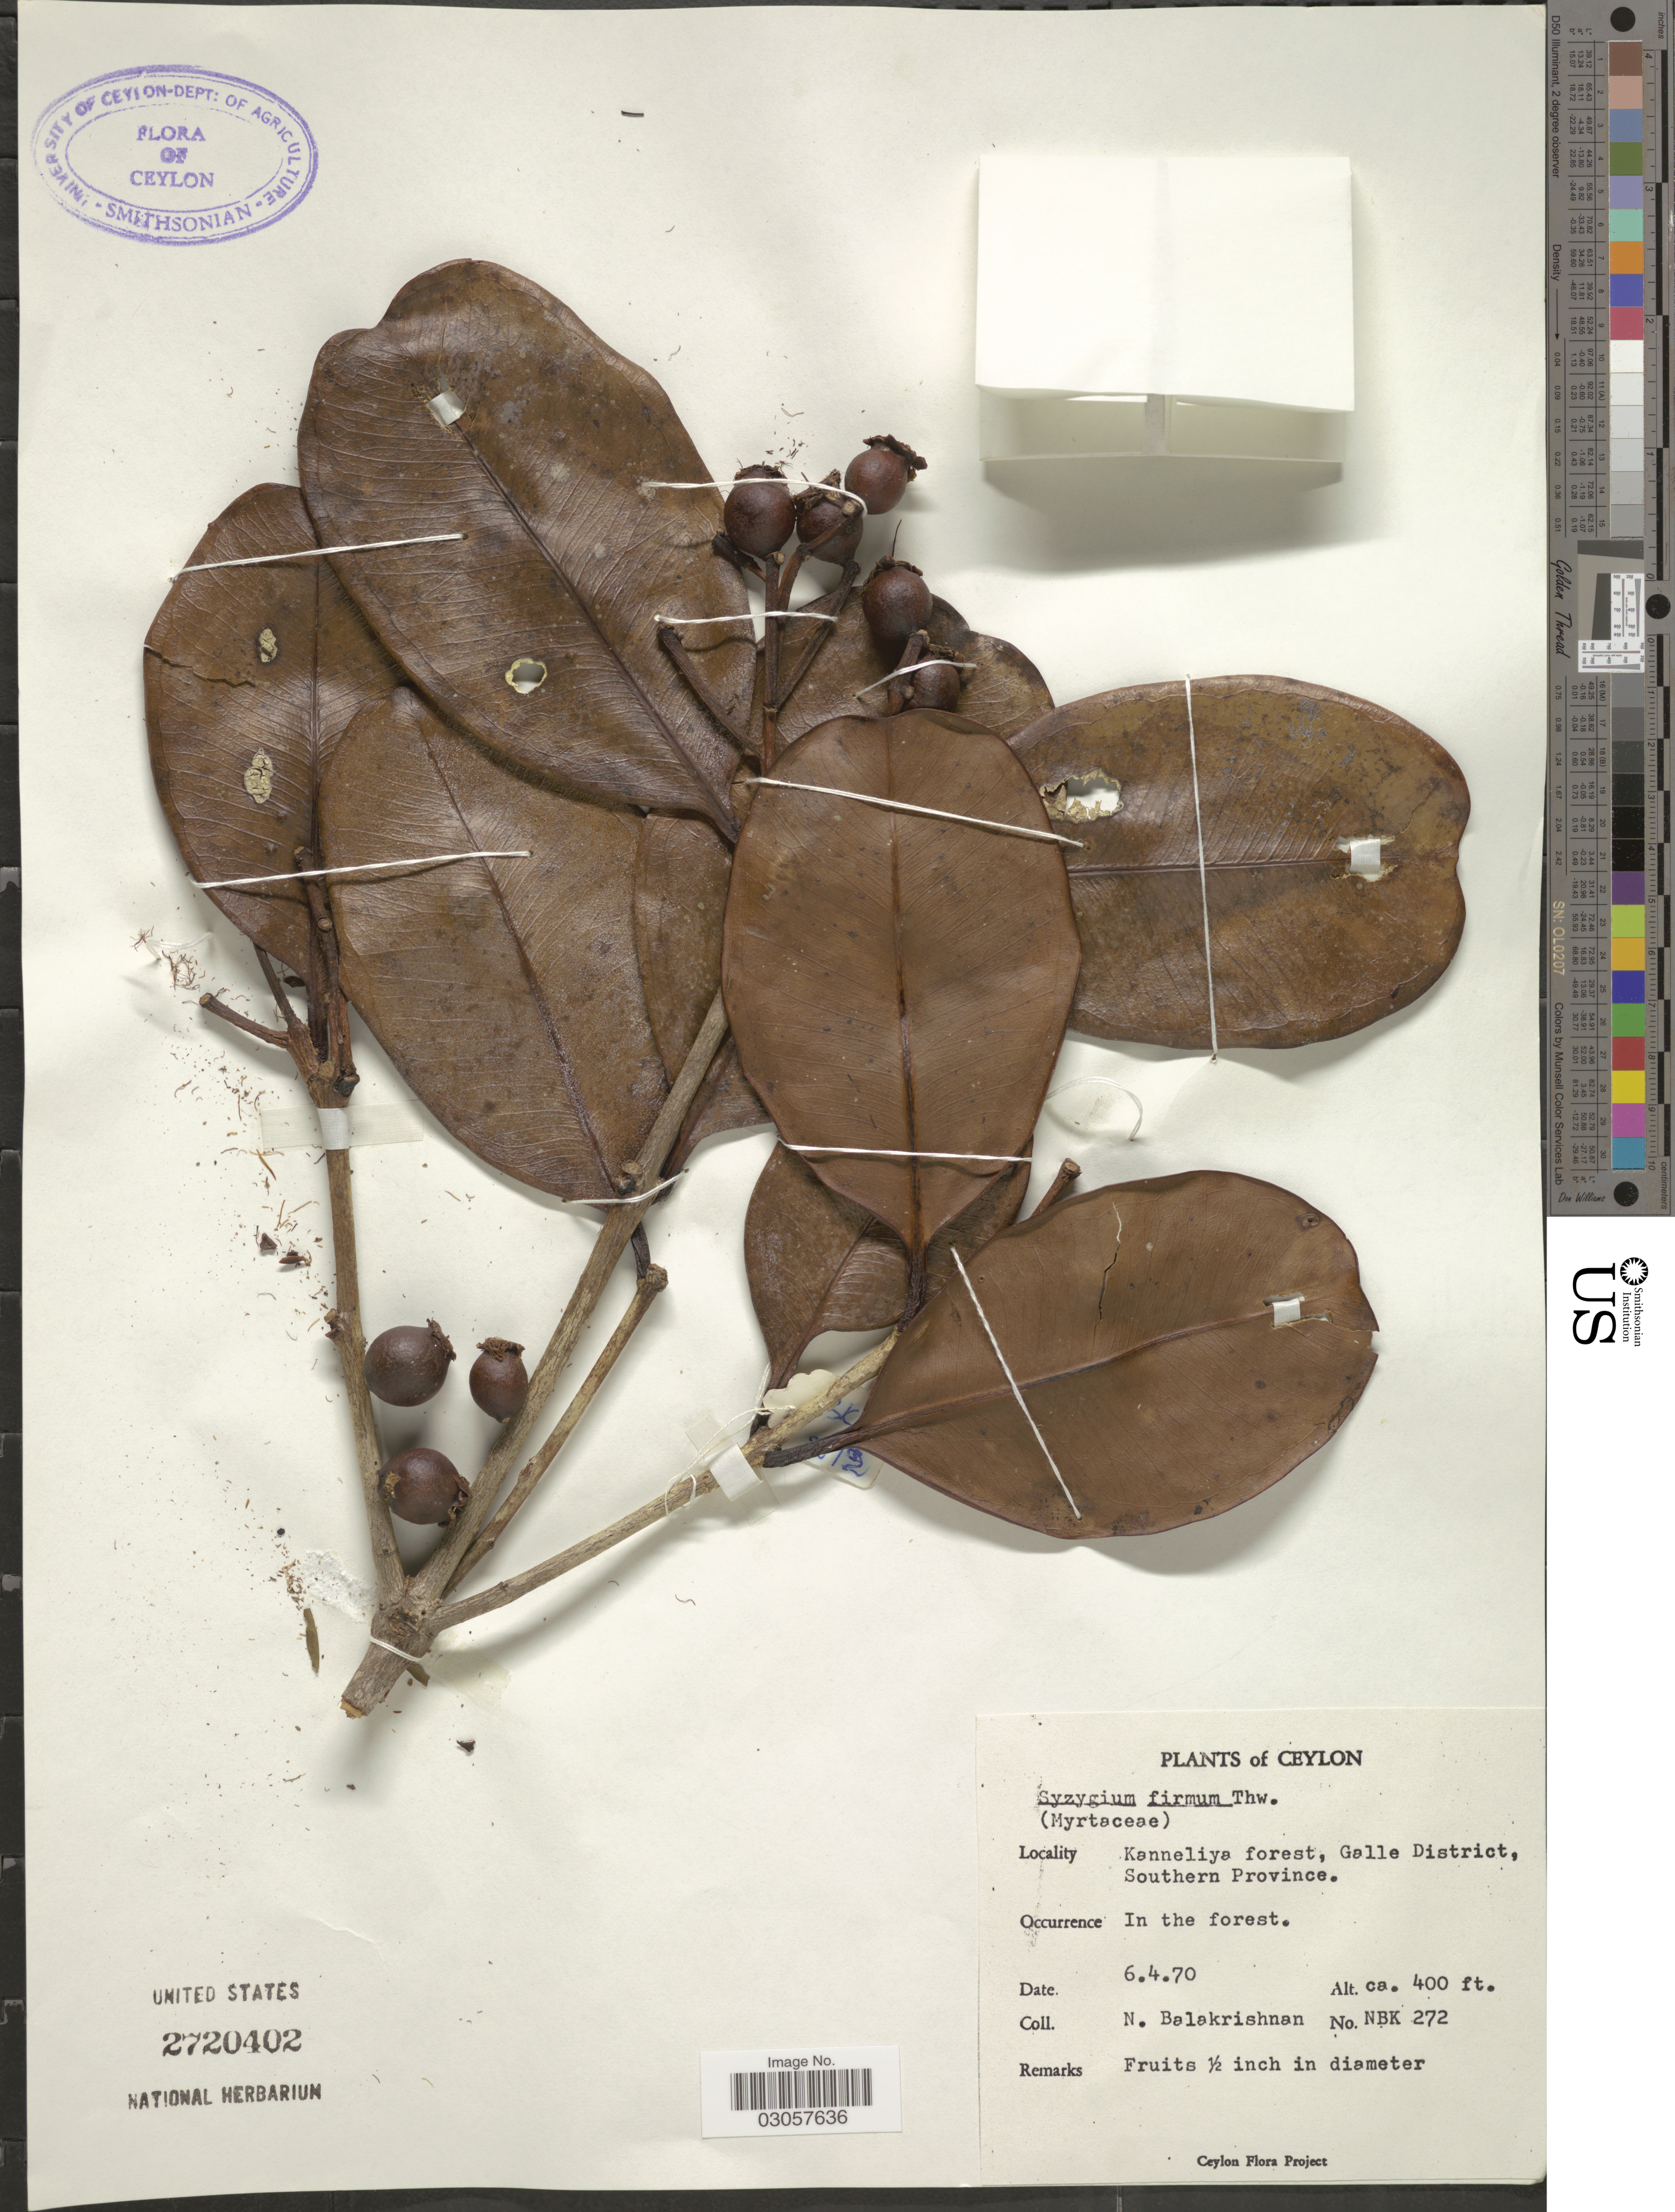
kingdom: Plantae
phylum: Tracheophyta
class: Magnoliopsida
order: Myrtales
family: Myrtaceae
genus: Syzygium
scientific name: Syzygium firmum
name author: (Blume) Thwaites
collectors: N. Balakrishnan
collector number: NBK 472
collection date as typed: Transcribed d/m/y: 6/4/70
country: Sri Lanka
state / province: Southern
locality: Ceylon. Kanneliya forest, Galle District.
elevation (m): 122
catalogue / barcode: US 2720402